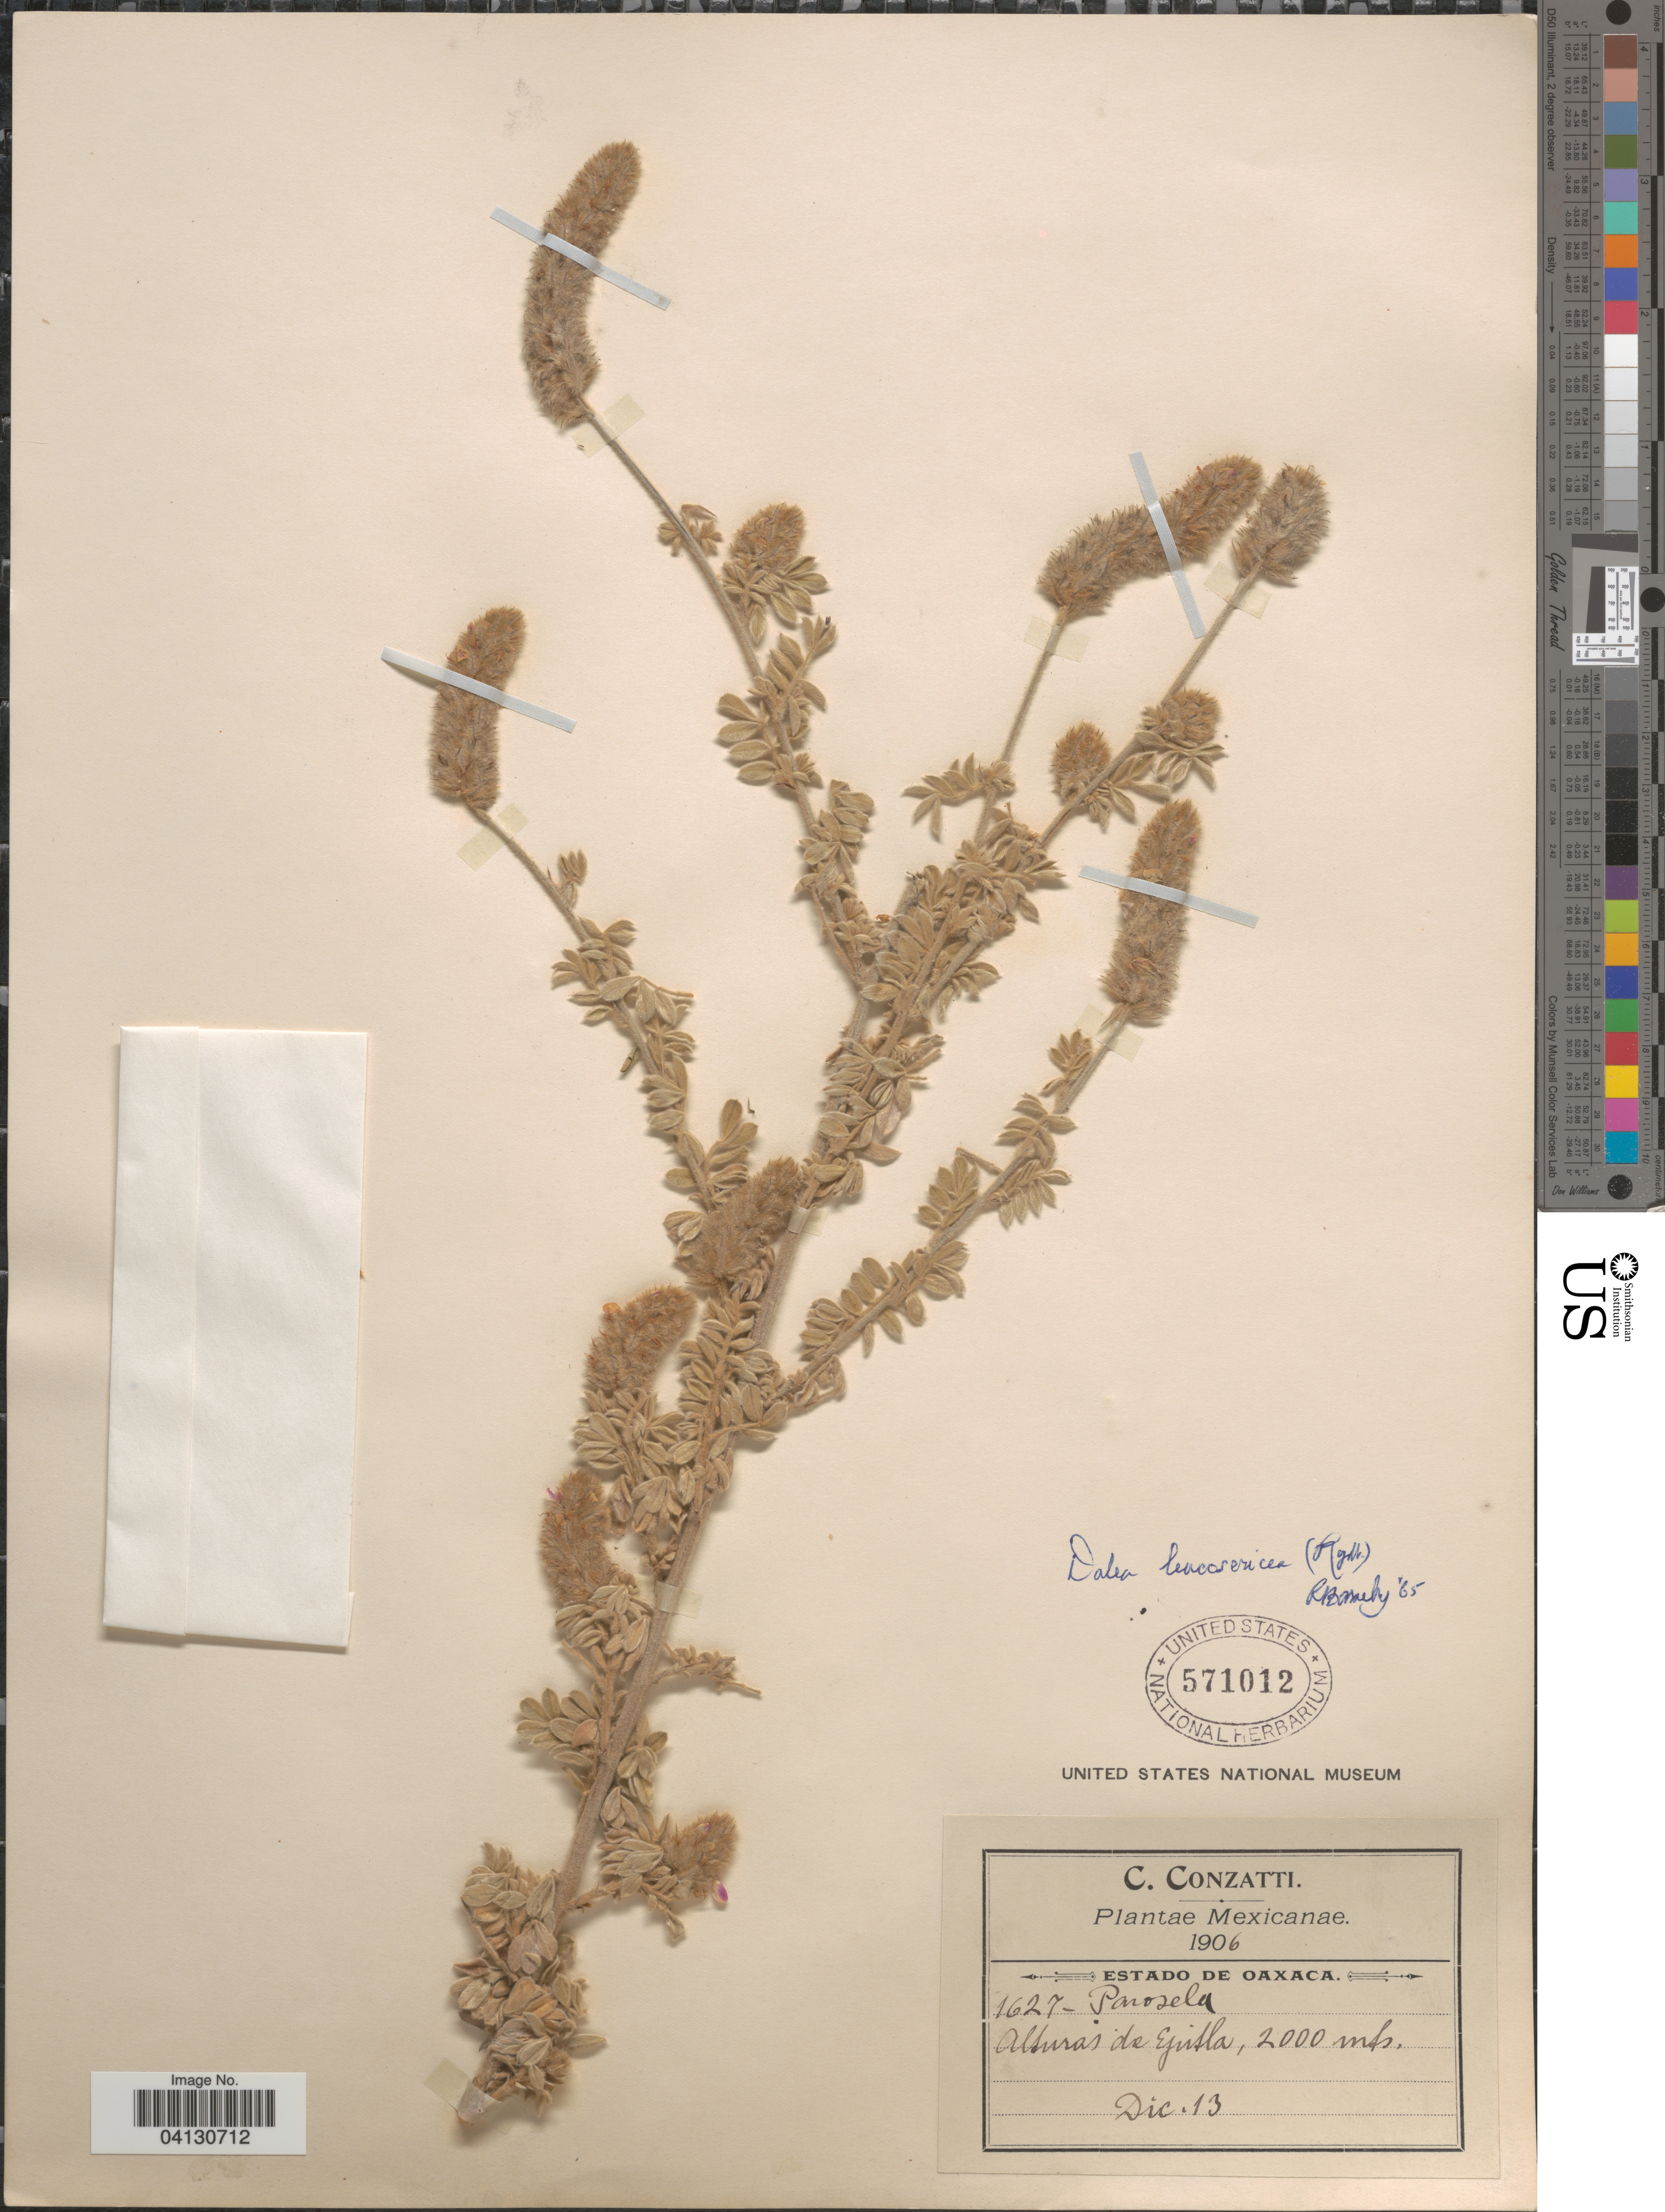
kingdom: Plantae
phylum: Tracheophyta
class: Magnoliopsida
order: Fabales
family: Fabaceae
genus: Dalea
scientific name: Dalea leucosericea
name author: (Rydb.) Standl. & Steyerm.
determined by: Barneby, Rupert C., (NY)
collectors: C. Conzatti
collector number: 1627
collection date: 1906-12-13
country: Mexico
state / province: Oaxaca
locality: Alturas de Ejutla.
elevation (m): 2000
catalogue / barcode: US 571012